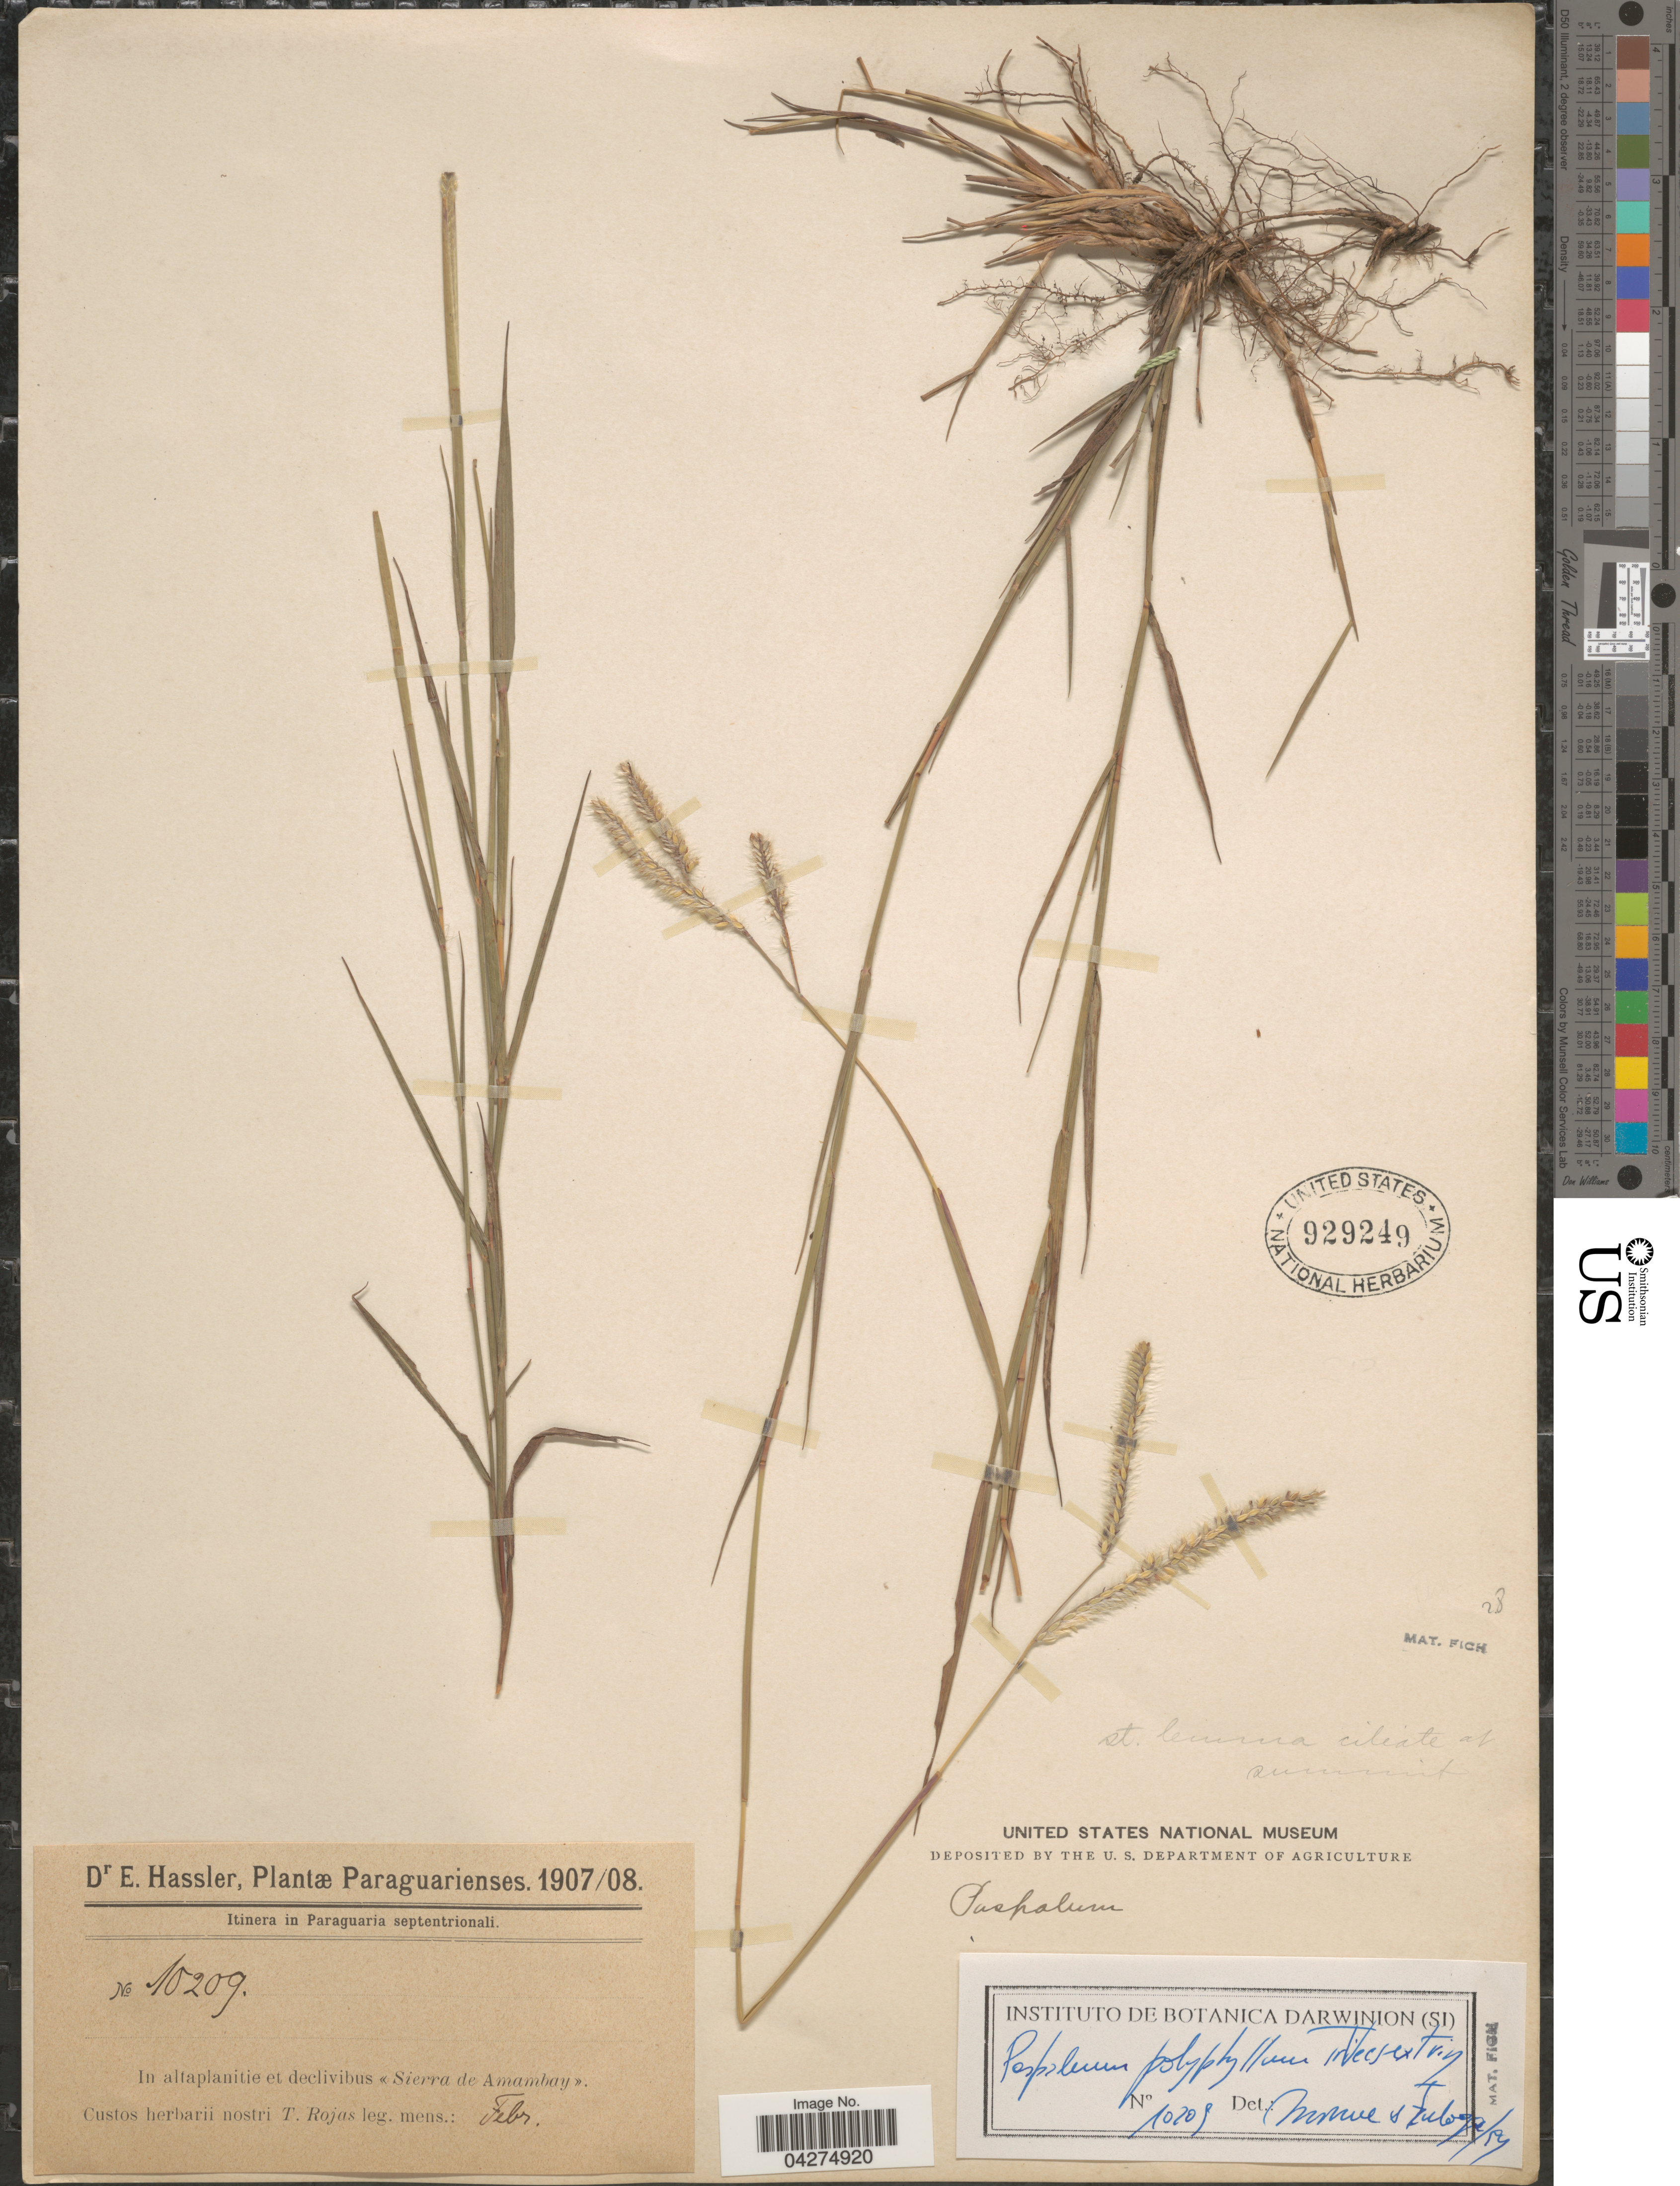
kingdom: Plantae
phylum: Tracheophyta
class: Liliopsida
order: Poales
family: Poaceae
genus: Paspalum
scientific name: Paspalum polyphyllum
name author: Nees ex Trin.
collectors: T. Rojas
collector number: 10209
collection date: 1907-02/1908-02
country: Paraguay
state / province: Paraguari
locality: Itinera in Paraguaria septentrionali. In altaplanitie et declivibus «Sierra de Amambay».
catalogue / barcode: US 929249